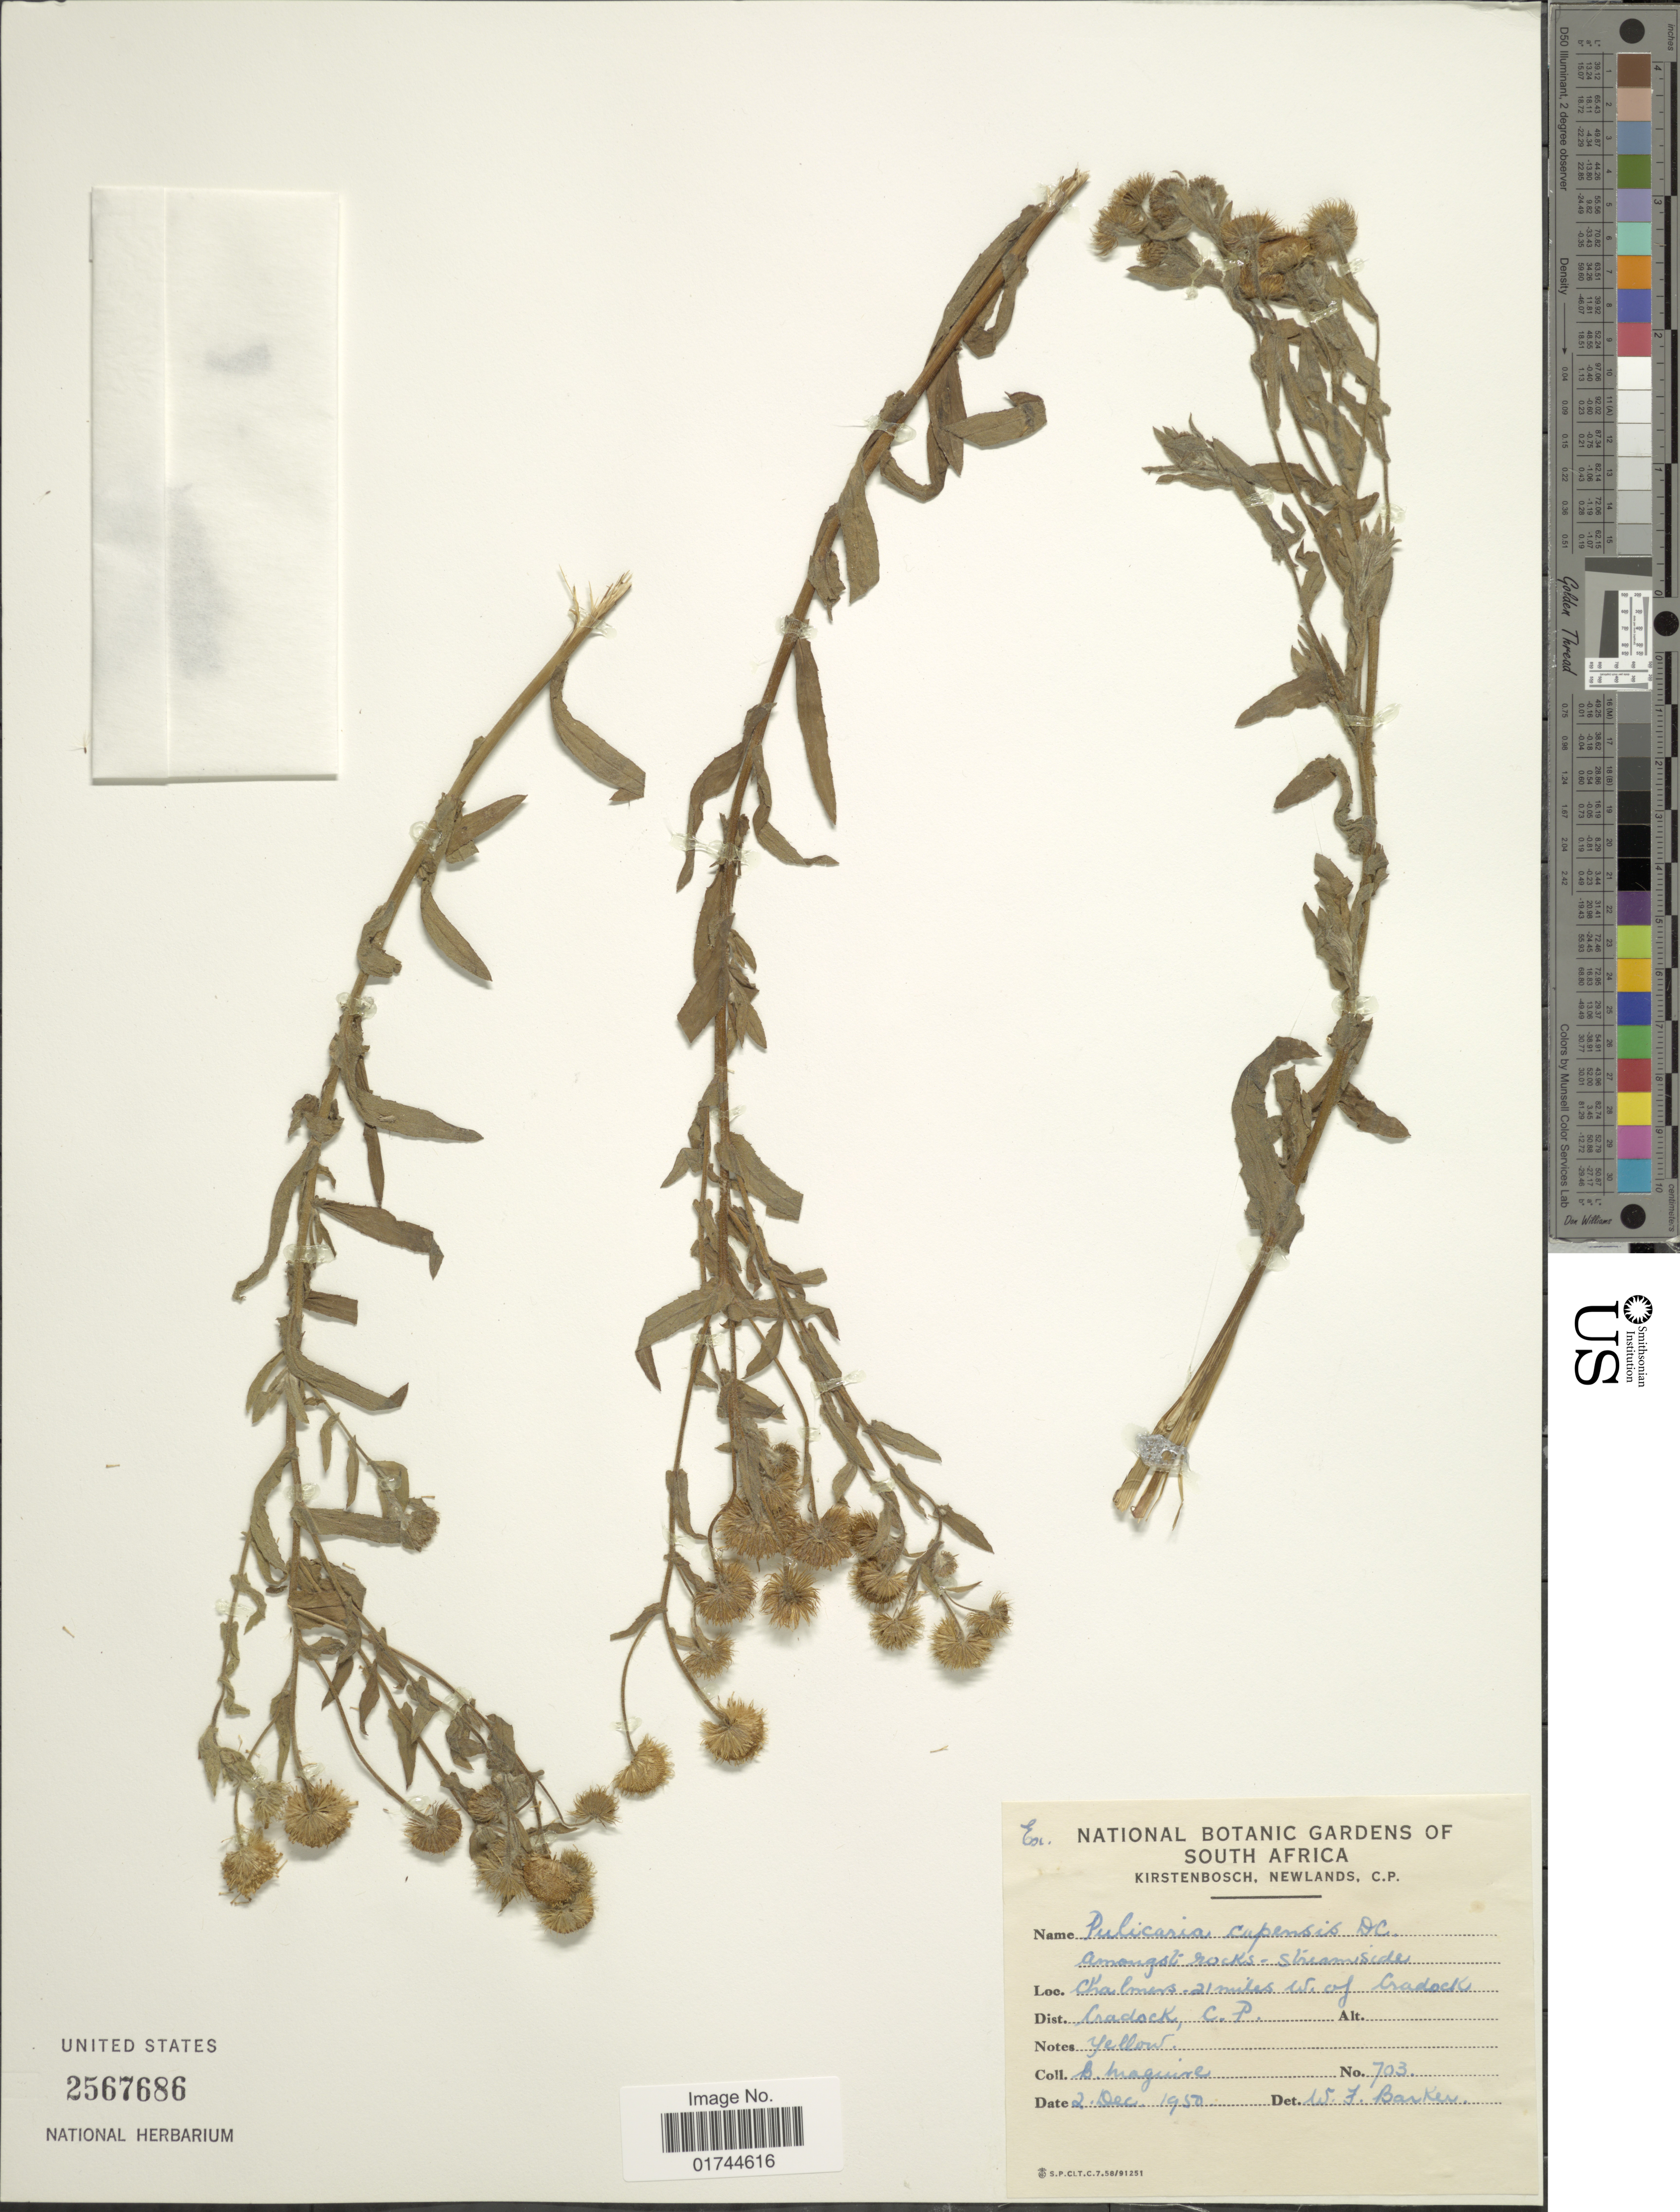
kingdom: Plantae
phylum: Tracheophyta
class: Magnoliopsida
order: Asterales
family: Asteraceae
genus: Pulicaria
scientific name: Pulicaria scabra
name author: (Thunb.) Druce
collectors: B. Maguire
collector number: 703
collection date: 1950-12-02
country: South Africa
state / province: Eastern Cape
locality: Chailmers, 21 miles W. of Cradock, C. P.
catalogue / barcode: US 2567868